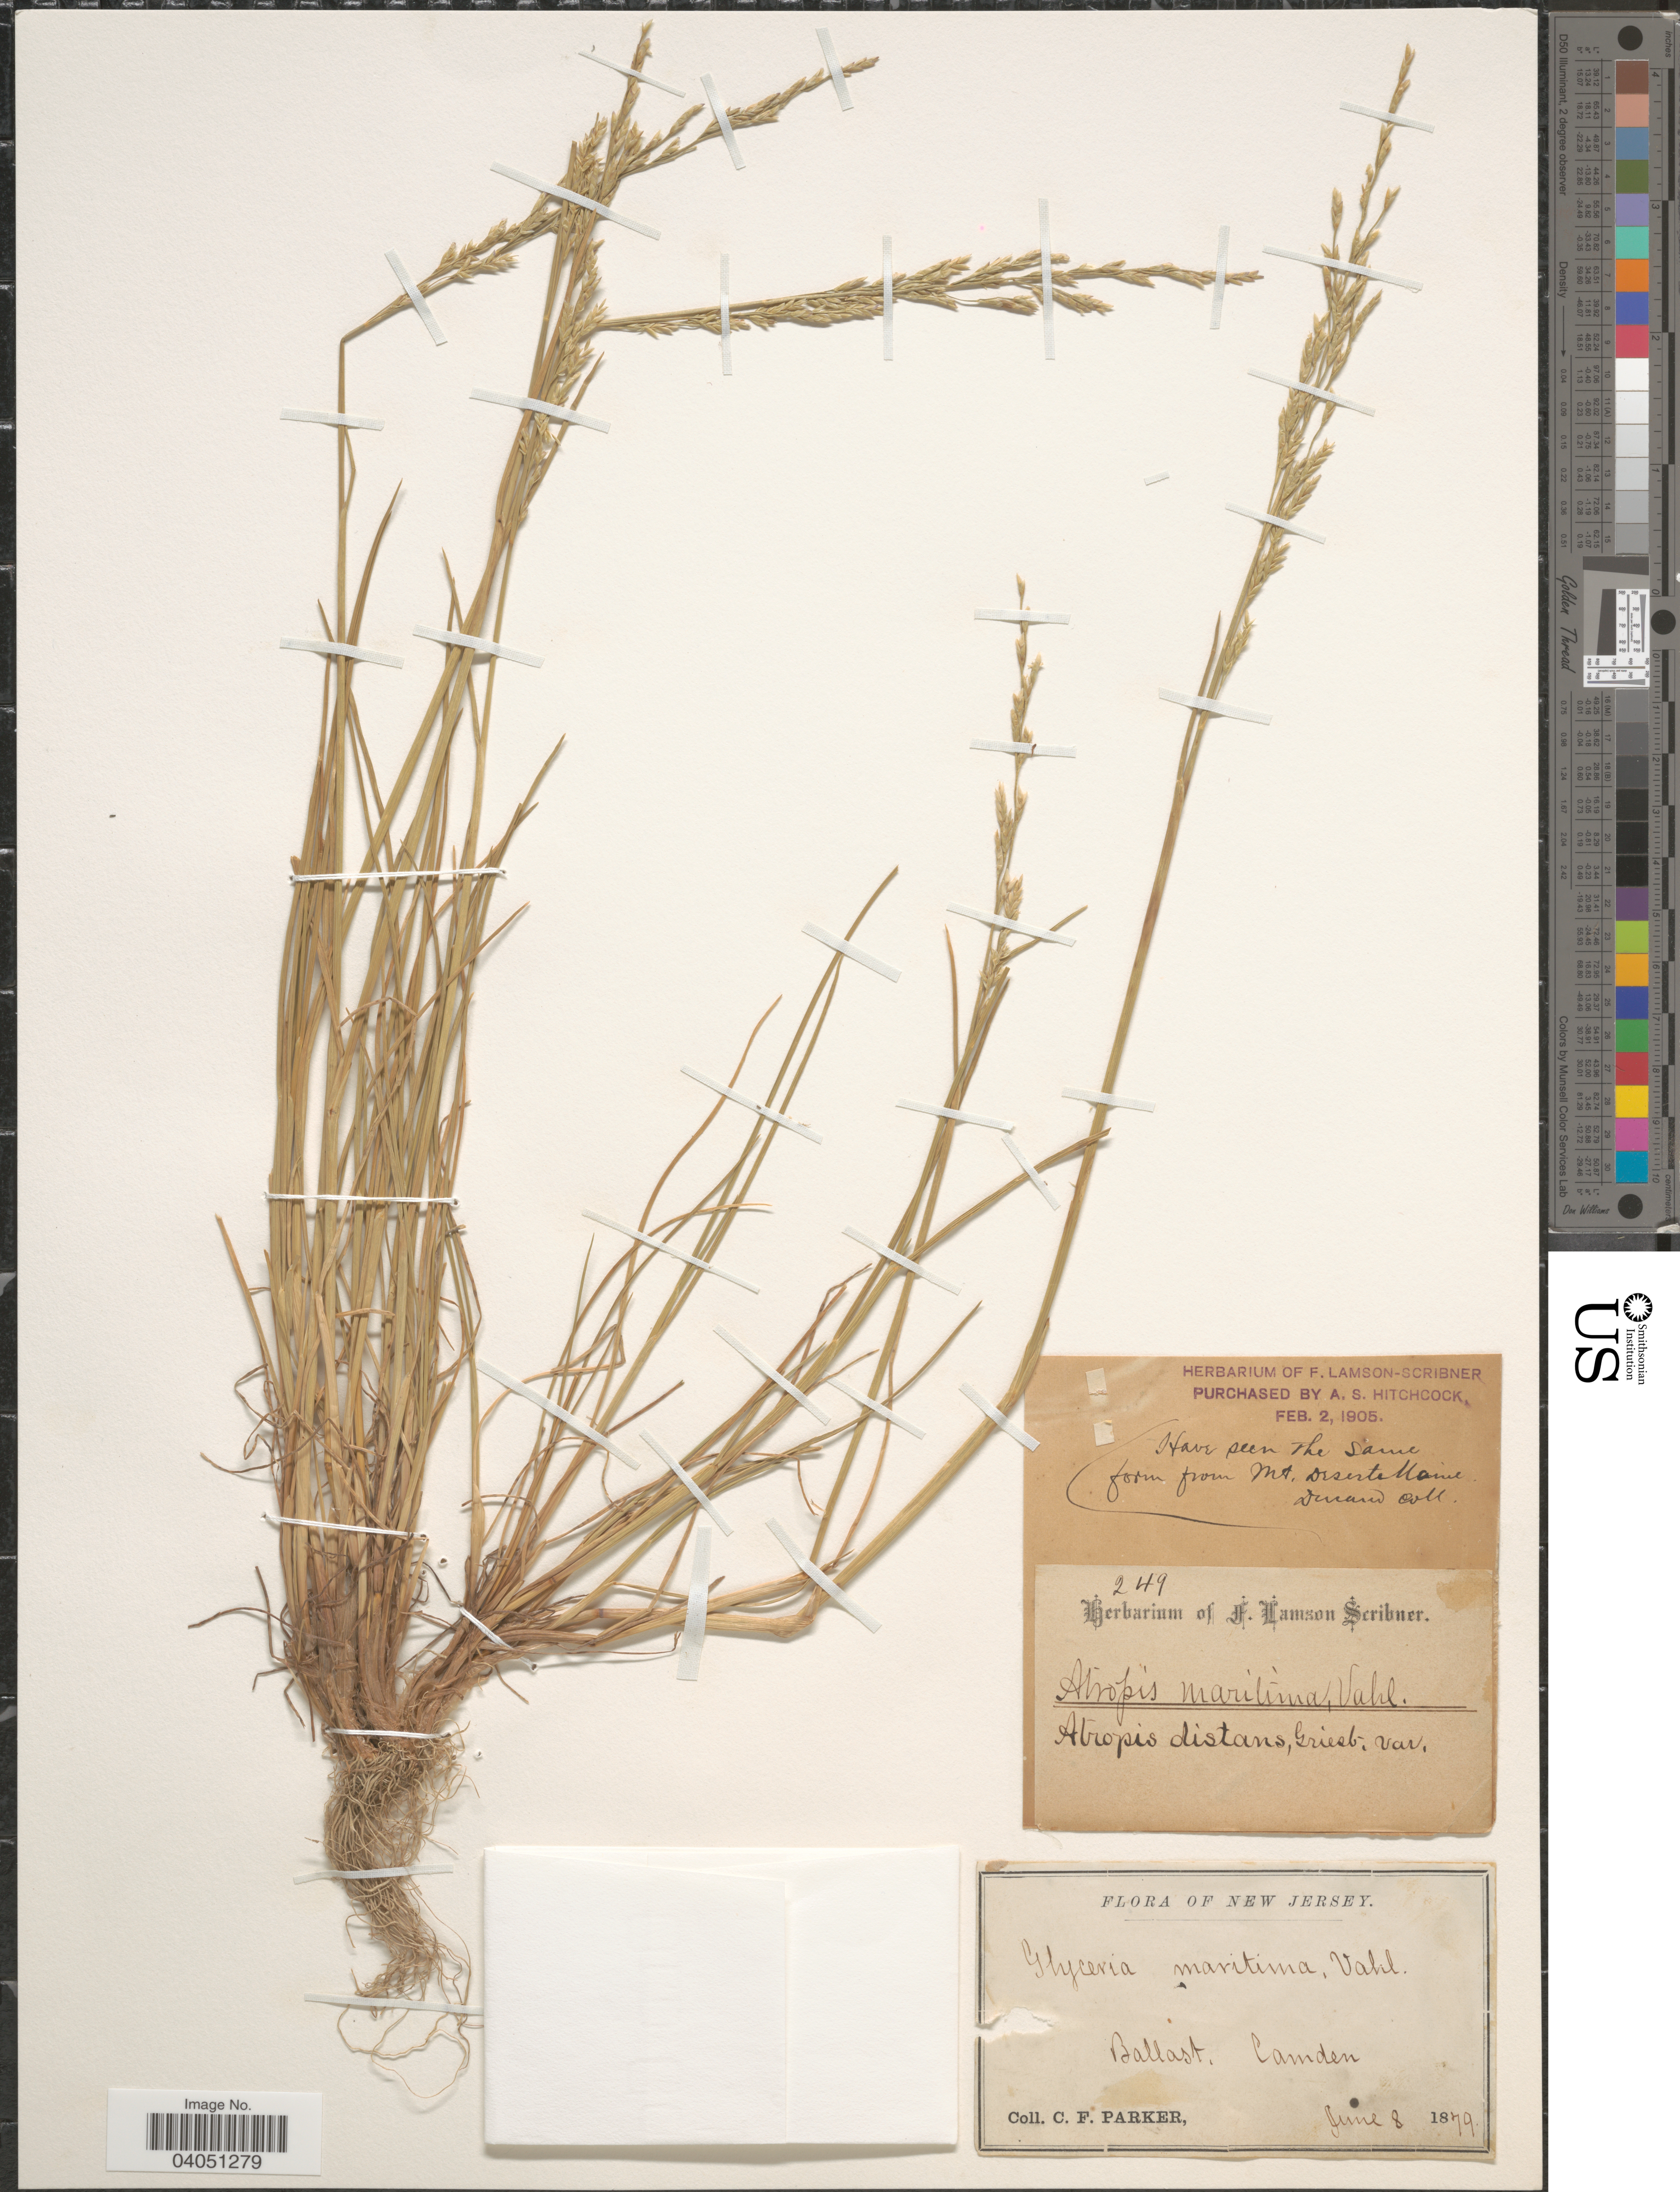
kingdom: Plantae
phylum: Tracheophyta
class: Liliopsida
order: Poales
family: Poaceae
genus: Puccinellia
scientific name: Puccinellia maritima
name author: (Huds.) Parl.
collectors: C. F. Parker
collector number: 249?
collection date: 1879-06-08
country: United States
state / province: New Jersey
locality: Ballast, Camden.